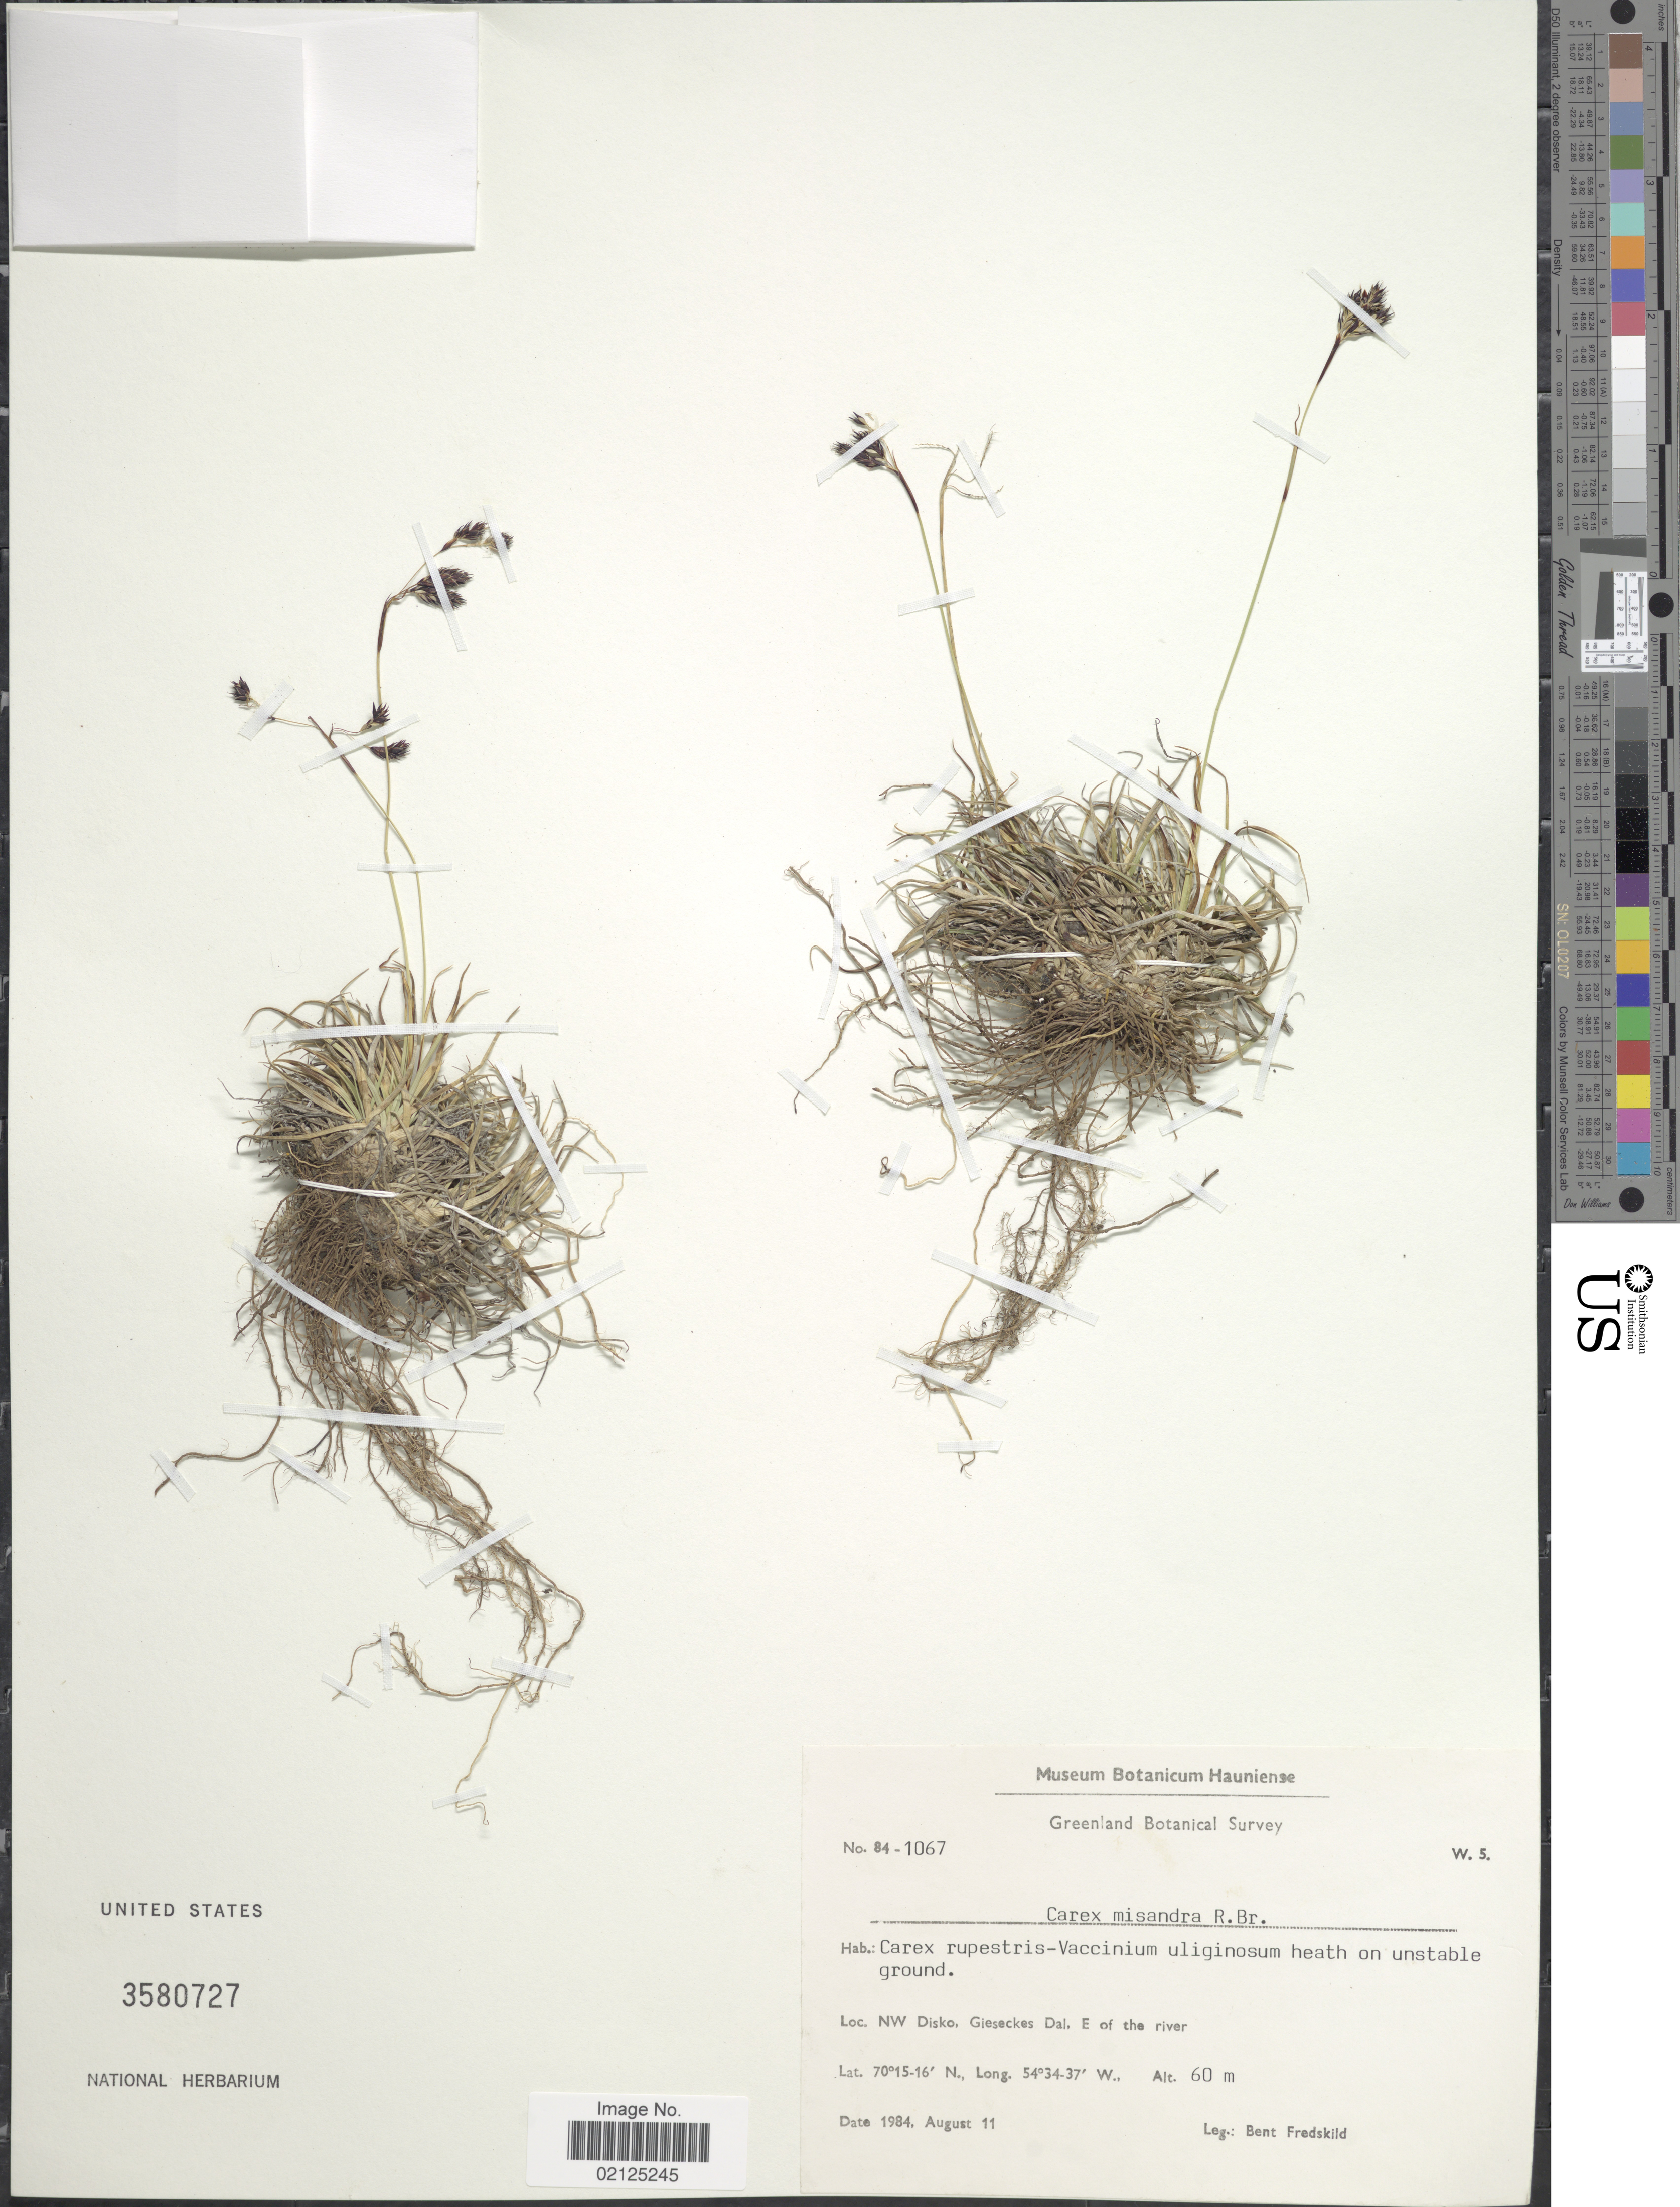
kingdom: Plantae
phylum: Tracheophyta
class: Liliopsida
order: Poales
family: Cyperaceae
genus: Carex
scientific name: Carex fuliginosa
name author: Schkuhr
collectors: B. Fredskild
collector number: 84-1067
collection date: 1984-08-11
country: Greenland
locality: NW Disko, Gieseckes Dal, E of the river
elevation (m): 60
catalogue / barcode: US 3580727